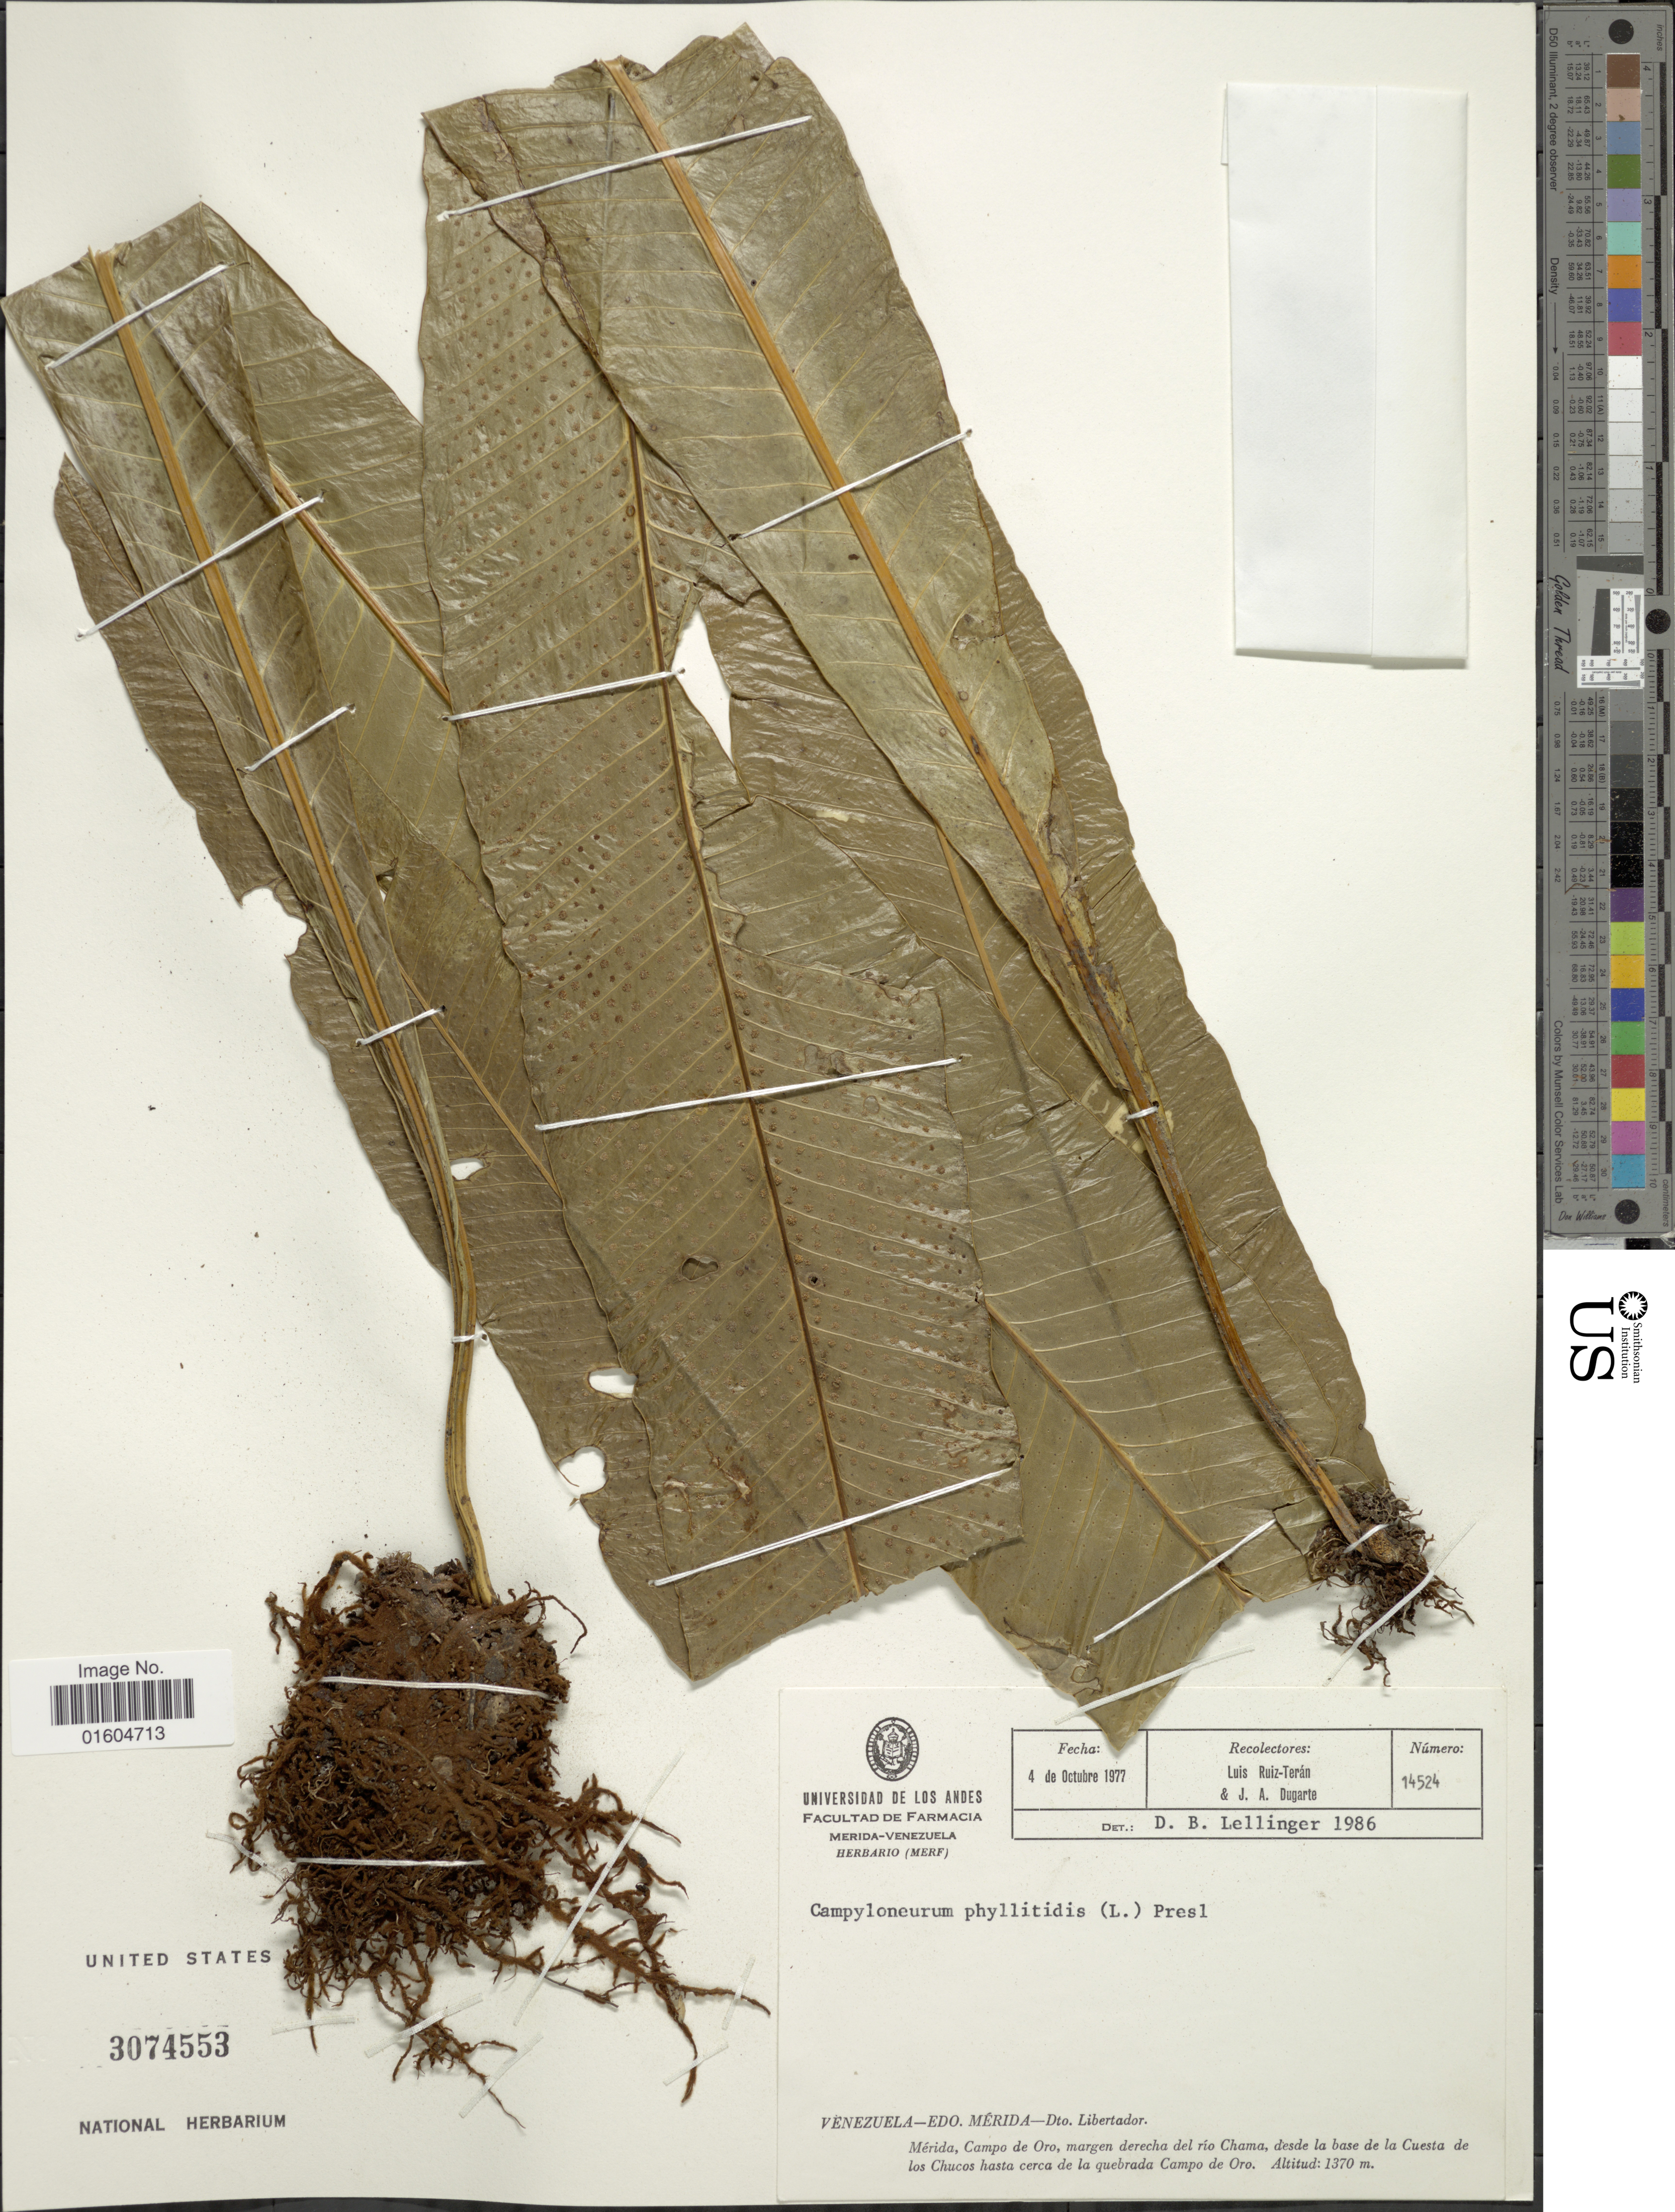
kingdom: Plantae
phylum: Tracheophyta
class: Polypodiopsida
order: Polypodiales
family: Polypodiaceae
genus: Campyloneurum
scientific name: Campyloneurum phyllitidis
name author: (L.) C. Presl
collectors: L. E. Ruíz-Terán & J. Dugarte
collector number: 14524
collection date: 1977-10-04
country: Venezuela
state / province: Mérida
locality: Venezuela-Edo. Merida-Dto. Libertador, Merida, Campo de Oro, margen derecha del rio Chama, desde la base de la Cuesta de los Chucos hasta cerca de la quebrada Campo de Oro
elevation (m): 1370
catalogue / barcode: US 3074553